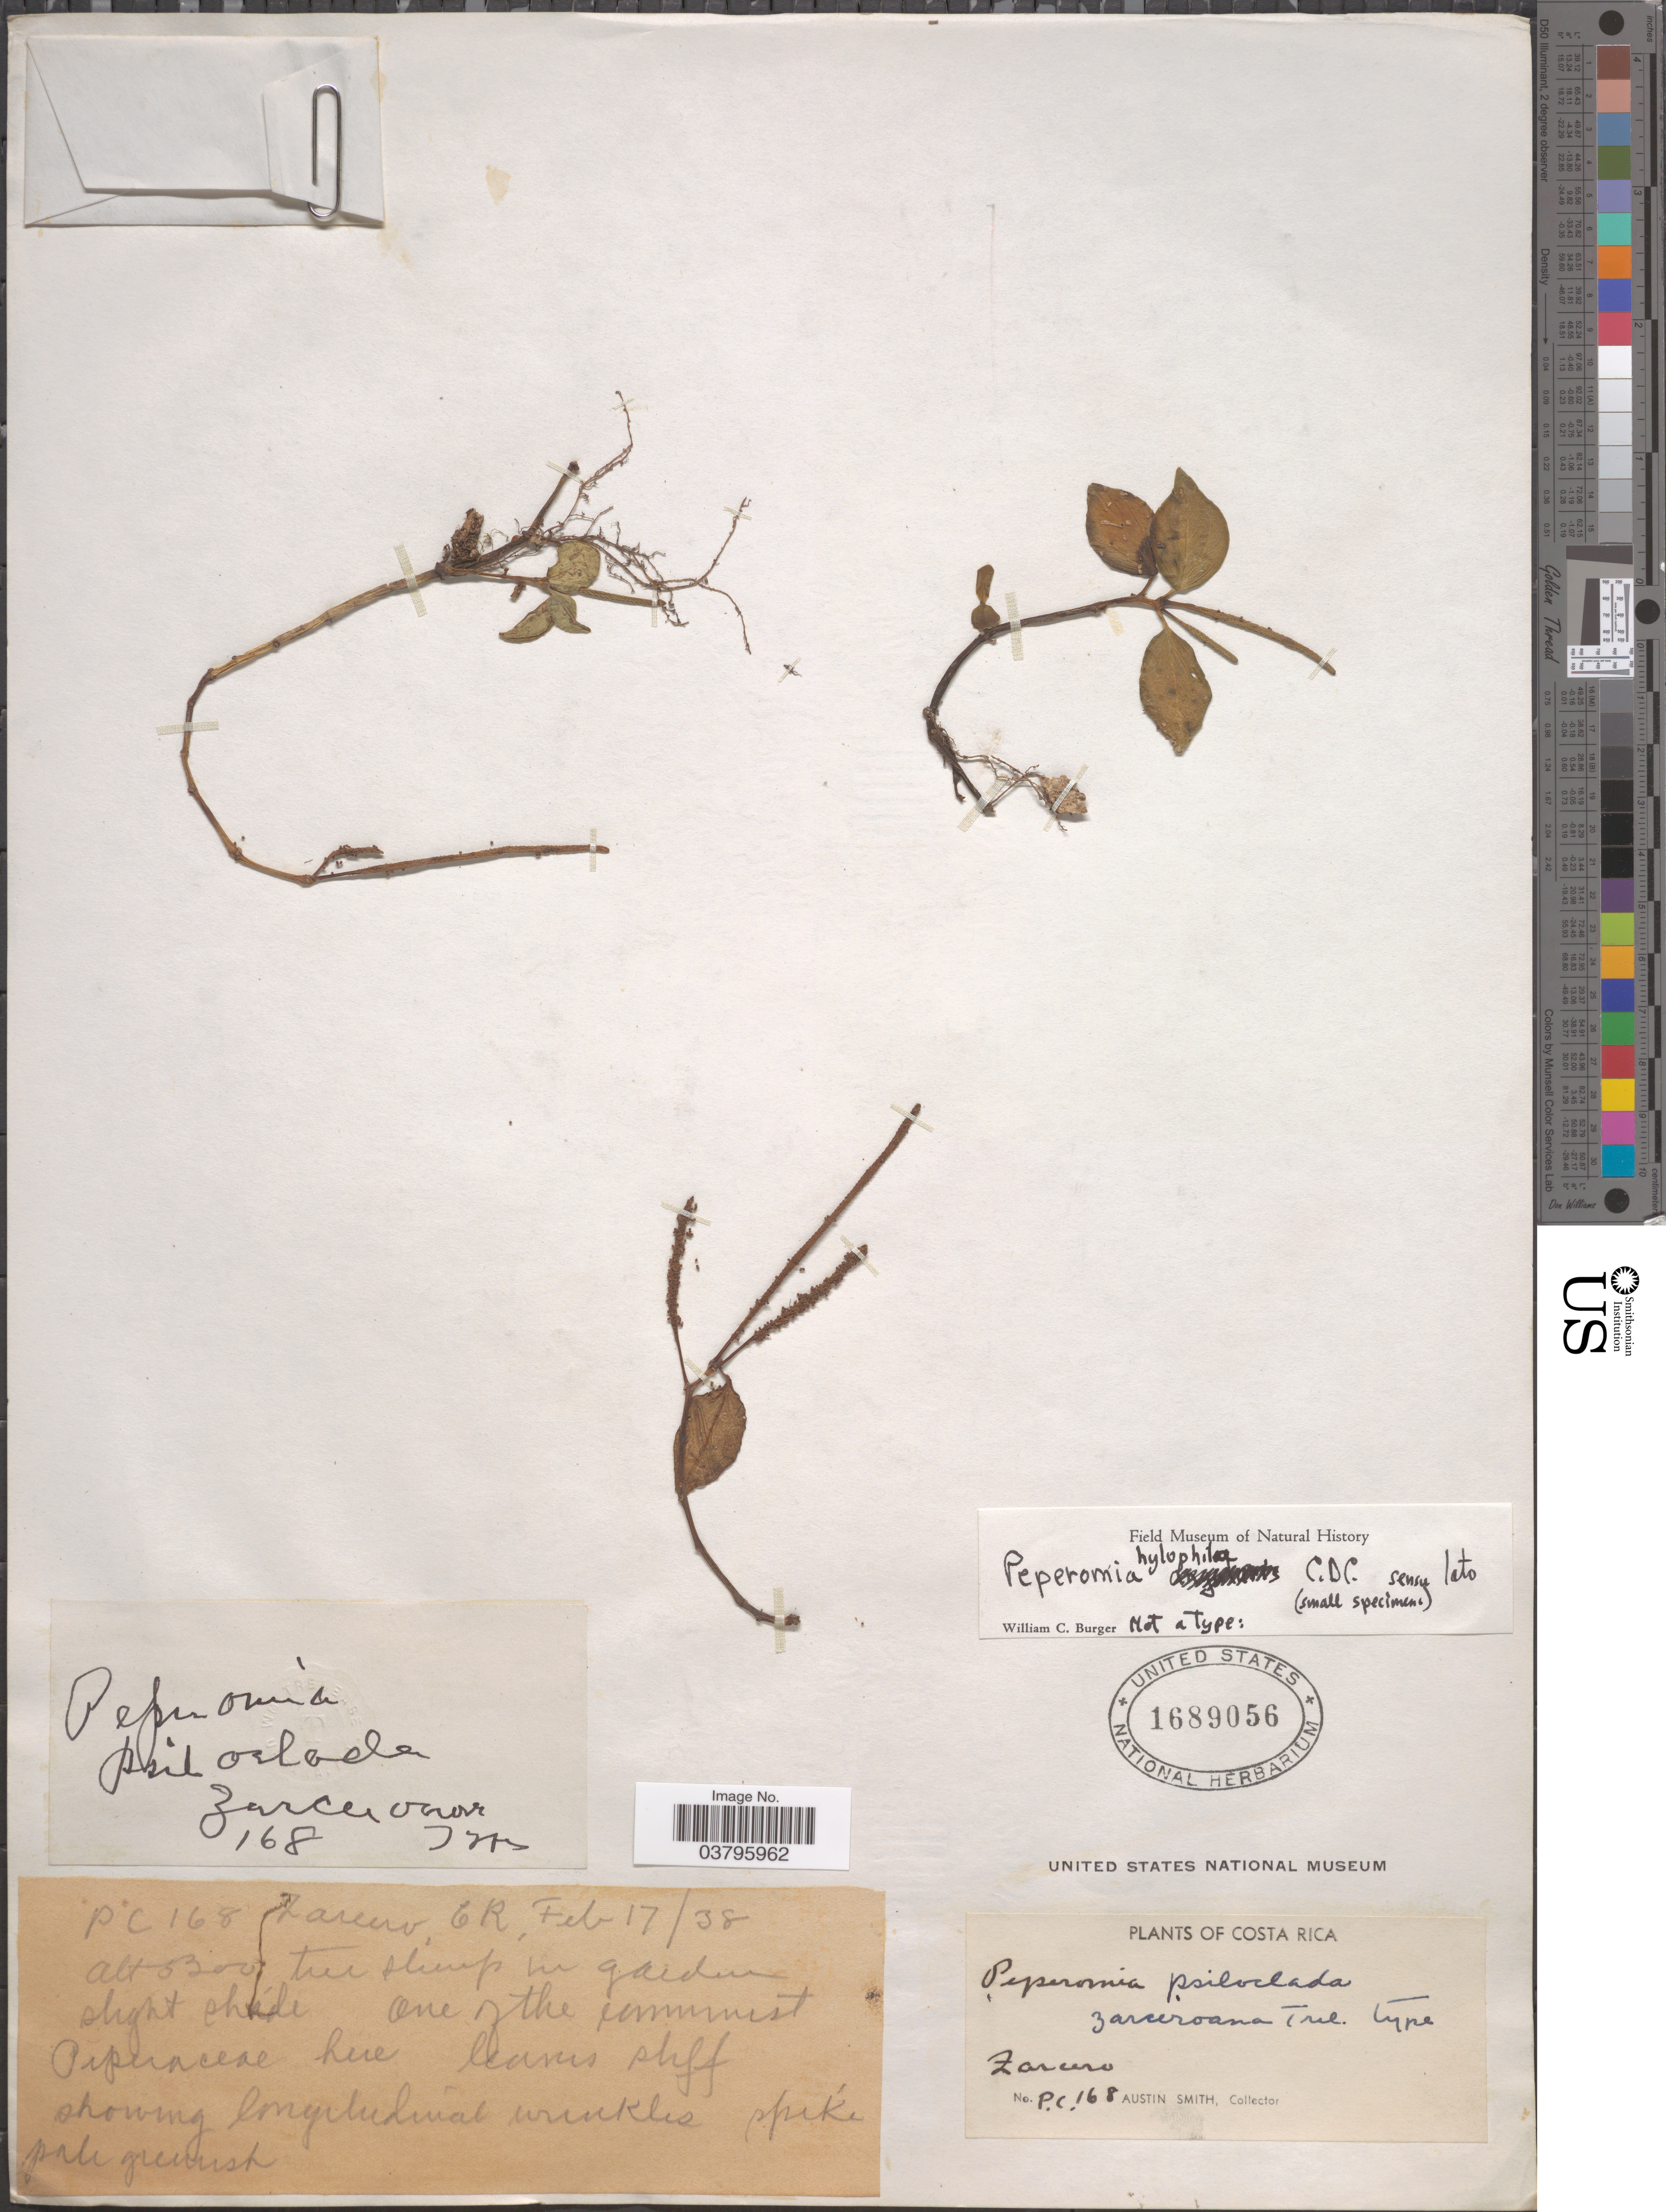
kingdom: Plantae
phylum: Tracheophyta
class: Magnoliopsida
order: Piperales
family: Piperaceae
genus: Peperomia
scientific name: Peperomia san-joseana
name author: C. DC.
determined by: Jiménez, José Estaban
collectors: Aust P. Smith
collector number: P.C.168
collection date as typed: Transcribed d/m/y: 17/2/38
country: Costa Rica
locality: Zarcero.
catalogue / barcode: US 1689056